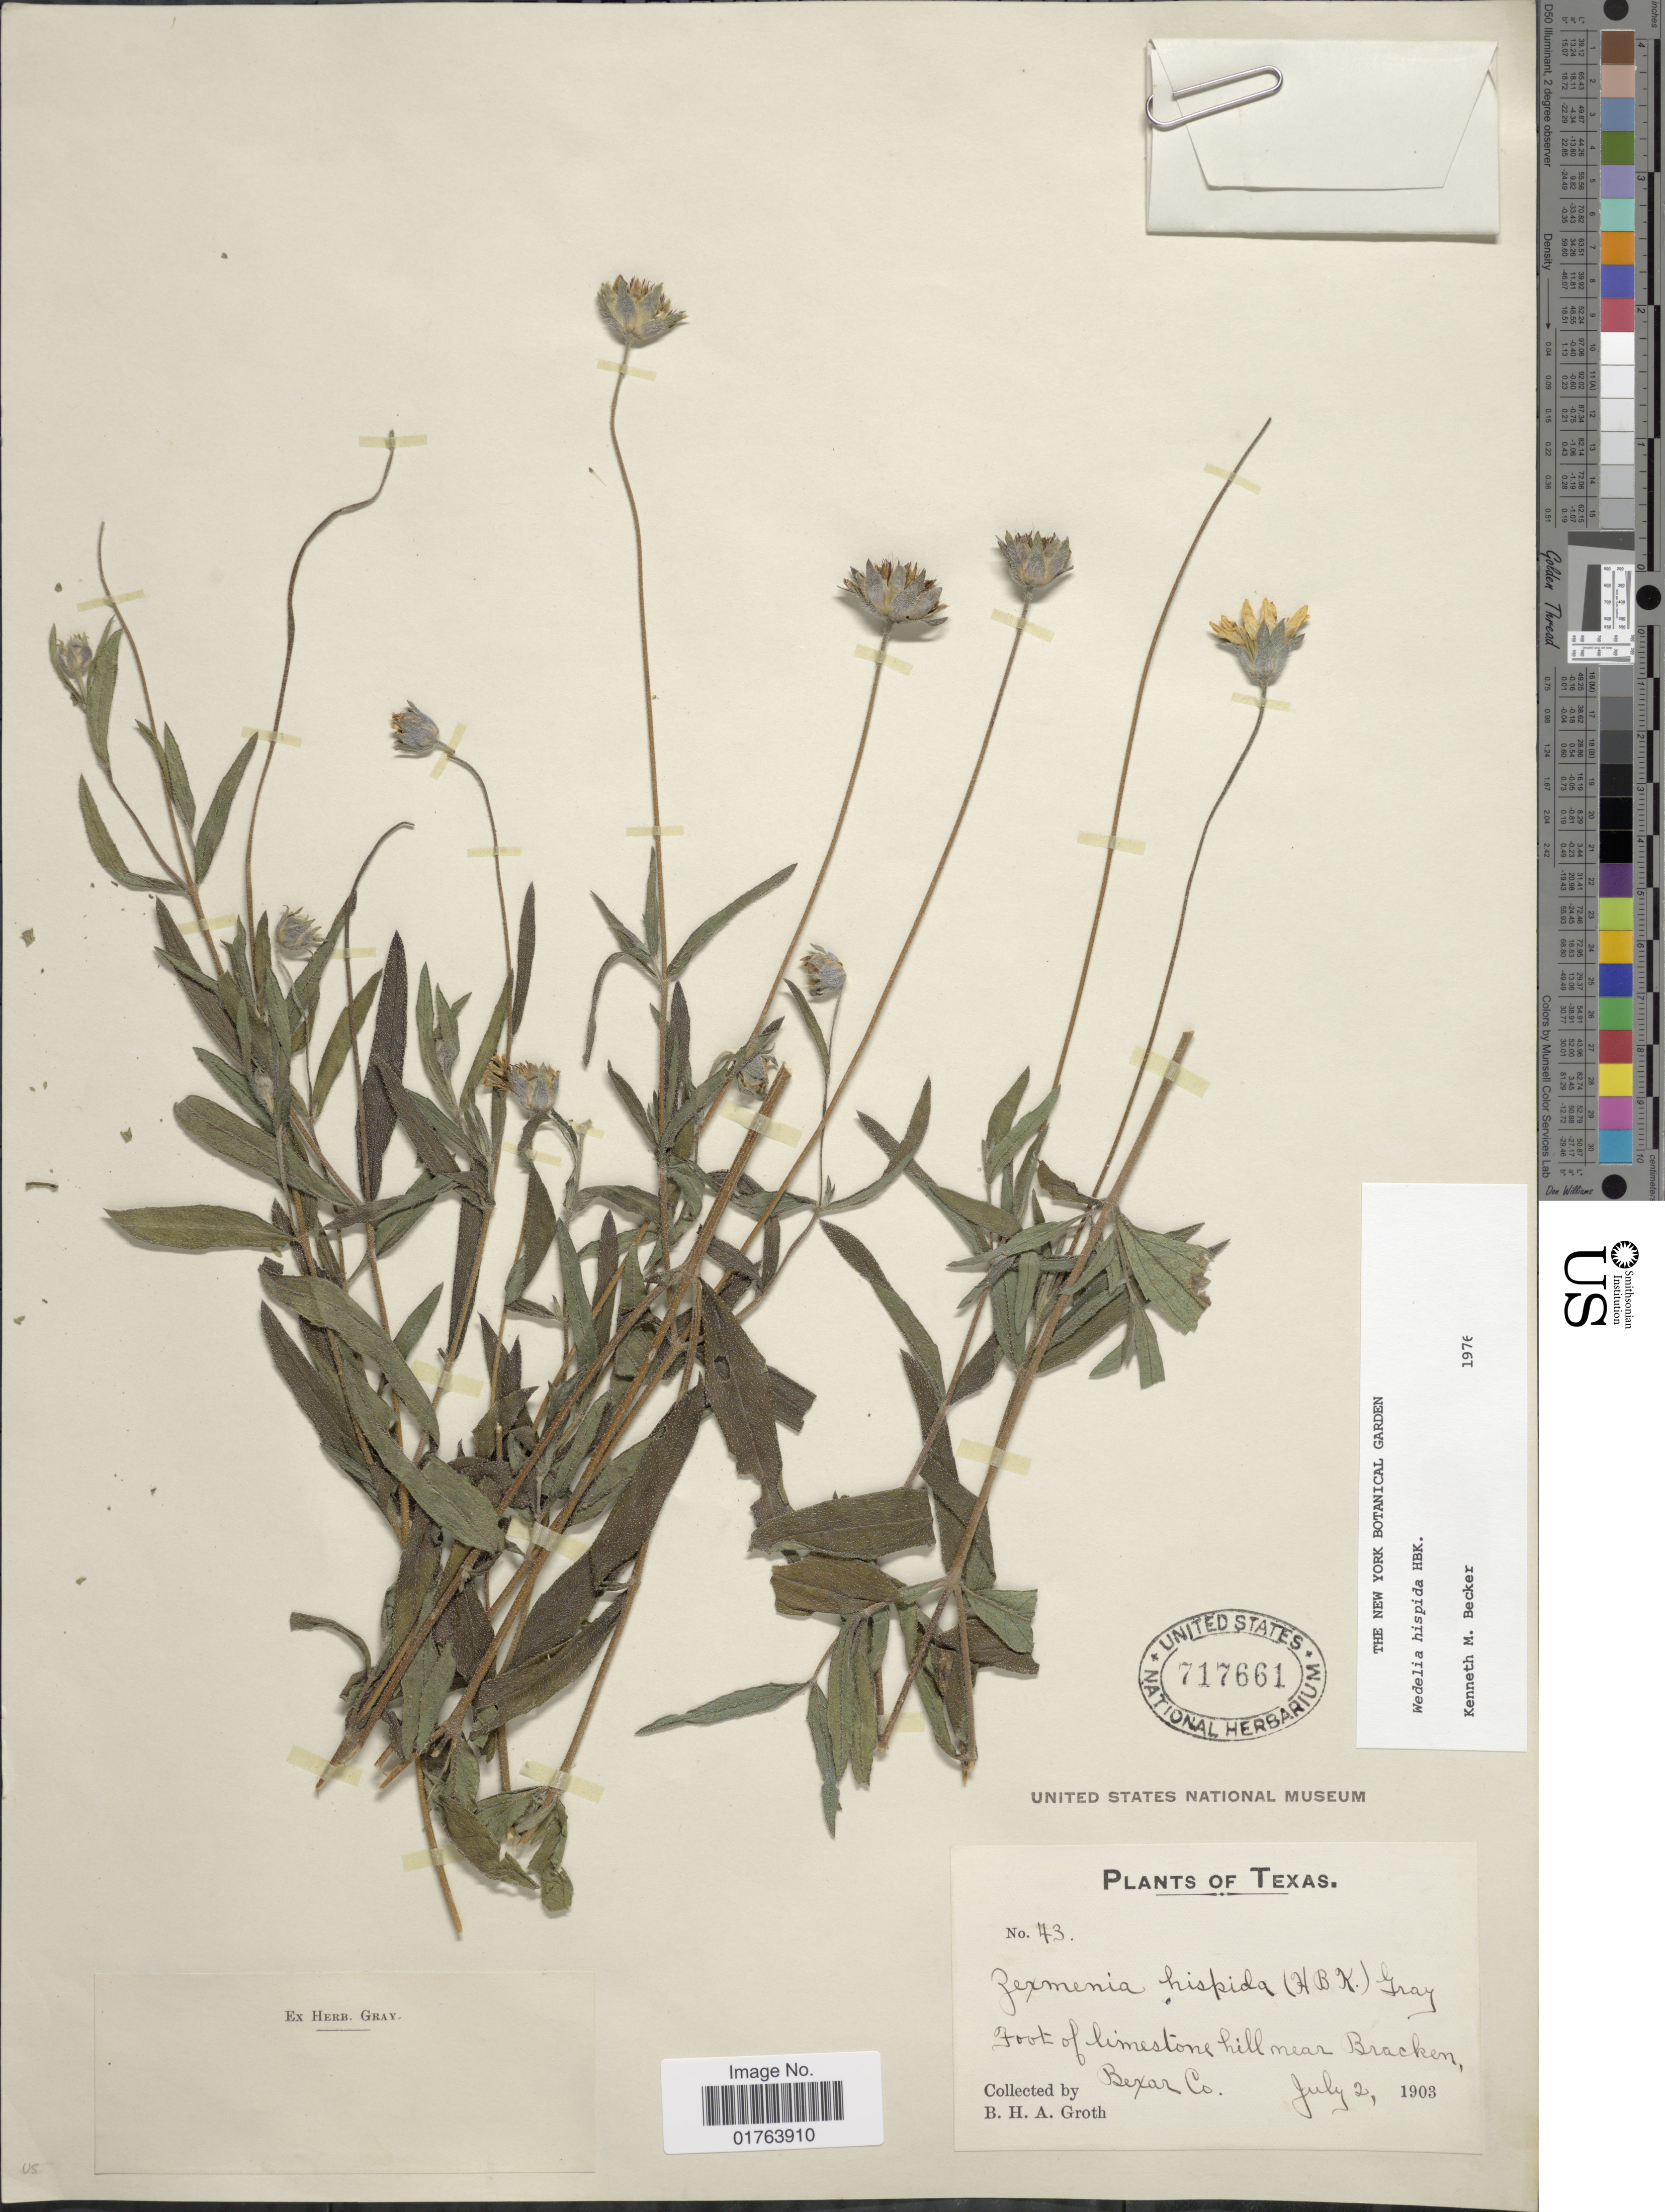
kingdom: Plantae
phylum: Tracheophyta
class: Magnoliopsida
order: Asterales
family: Asteraceae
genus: Wedelia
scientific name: Wedelia acapulcensis var. hispida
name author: (Kunth) Strother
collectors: B. Groth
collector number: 43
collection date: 1903-07-02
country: United States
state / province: Texas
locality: Foot of limestone hill near Bracken, Bexar Co.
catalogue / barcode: US 717661